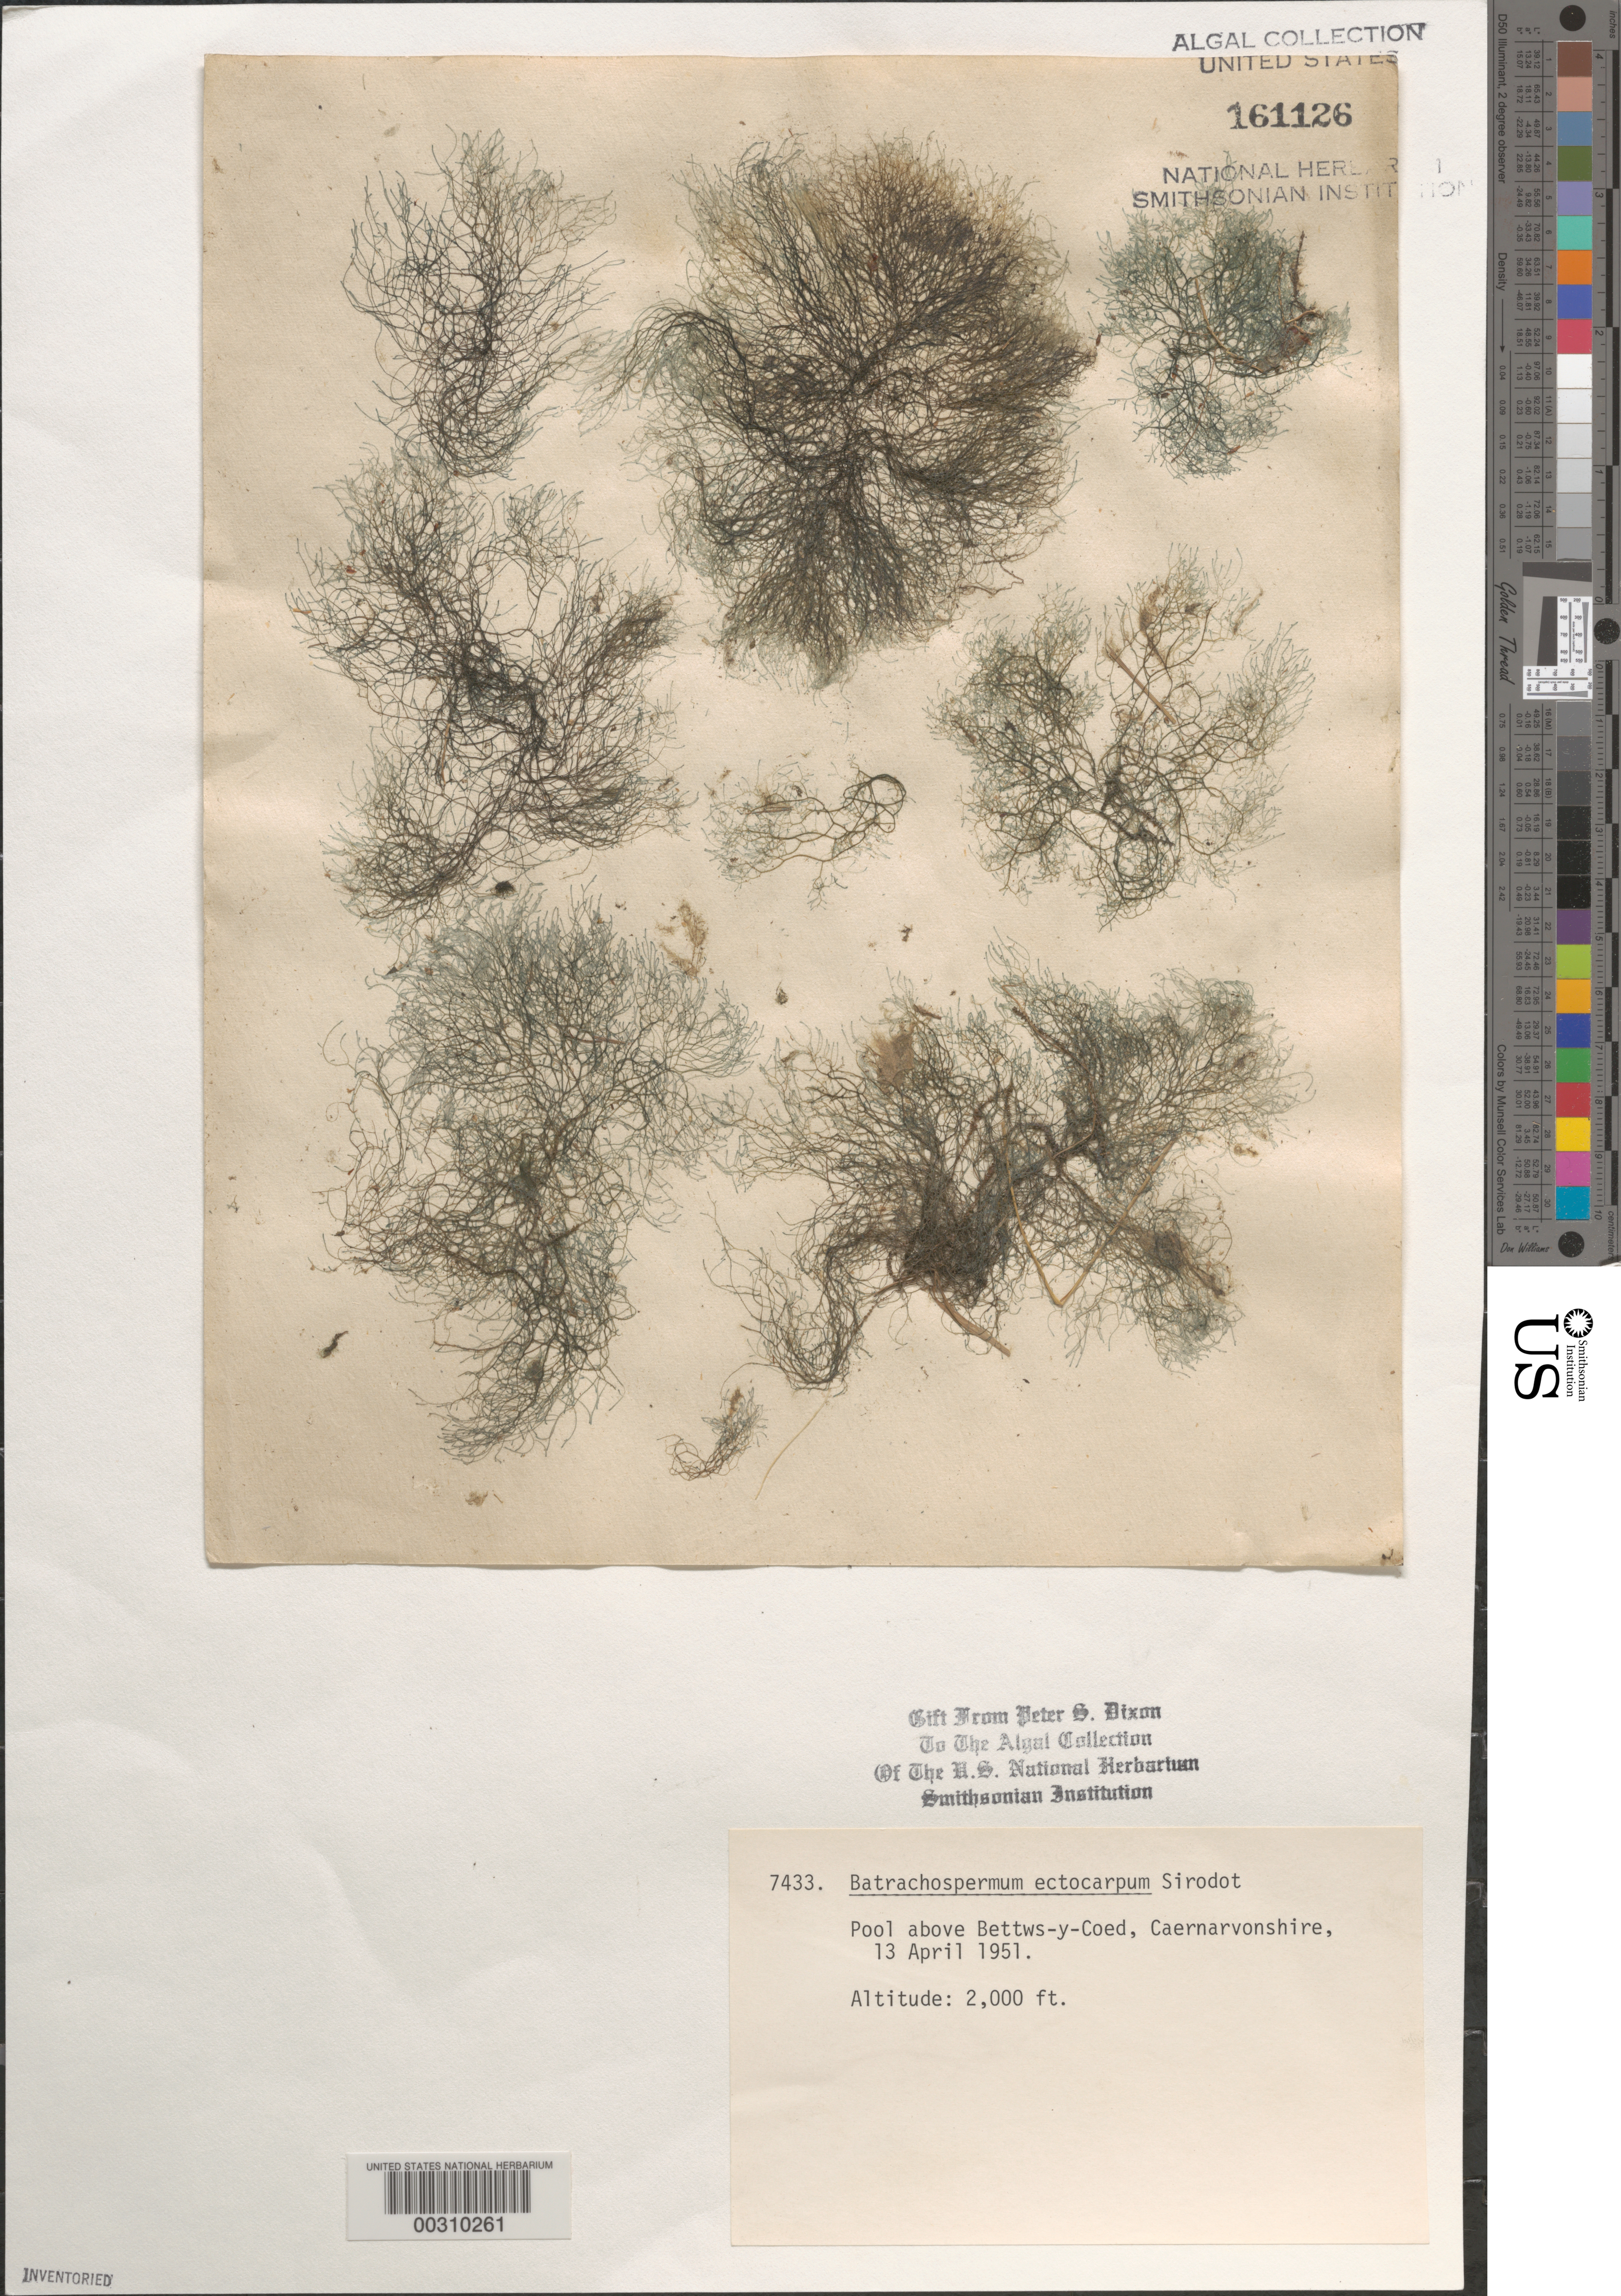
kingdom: Plantae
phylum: Rhodophyta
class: Florideophyceae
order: Batrachospermales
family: Batrachospermaceae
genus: Sheathia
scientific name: Sheathia boryana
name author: (Sirodot) Salomaki & M.L. Vis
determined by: Algae name updating Project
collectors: P. S. Dixon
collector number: PSD 7433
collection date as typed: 13 Apr 1951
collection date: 1951-04-13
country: United Kingdom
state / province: Wales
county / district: Gwynedd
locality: Above Bettws-y-coed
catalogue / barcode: US 161126